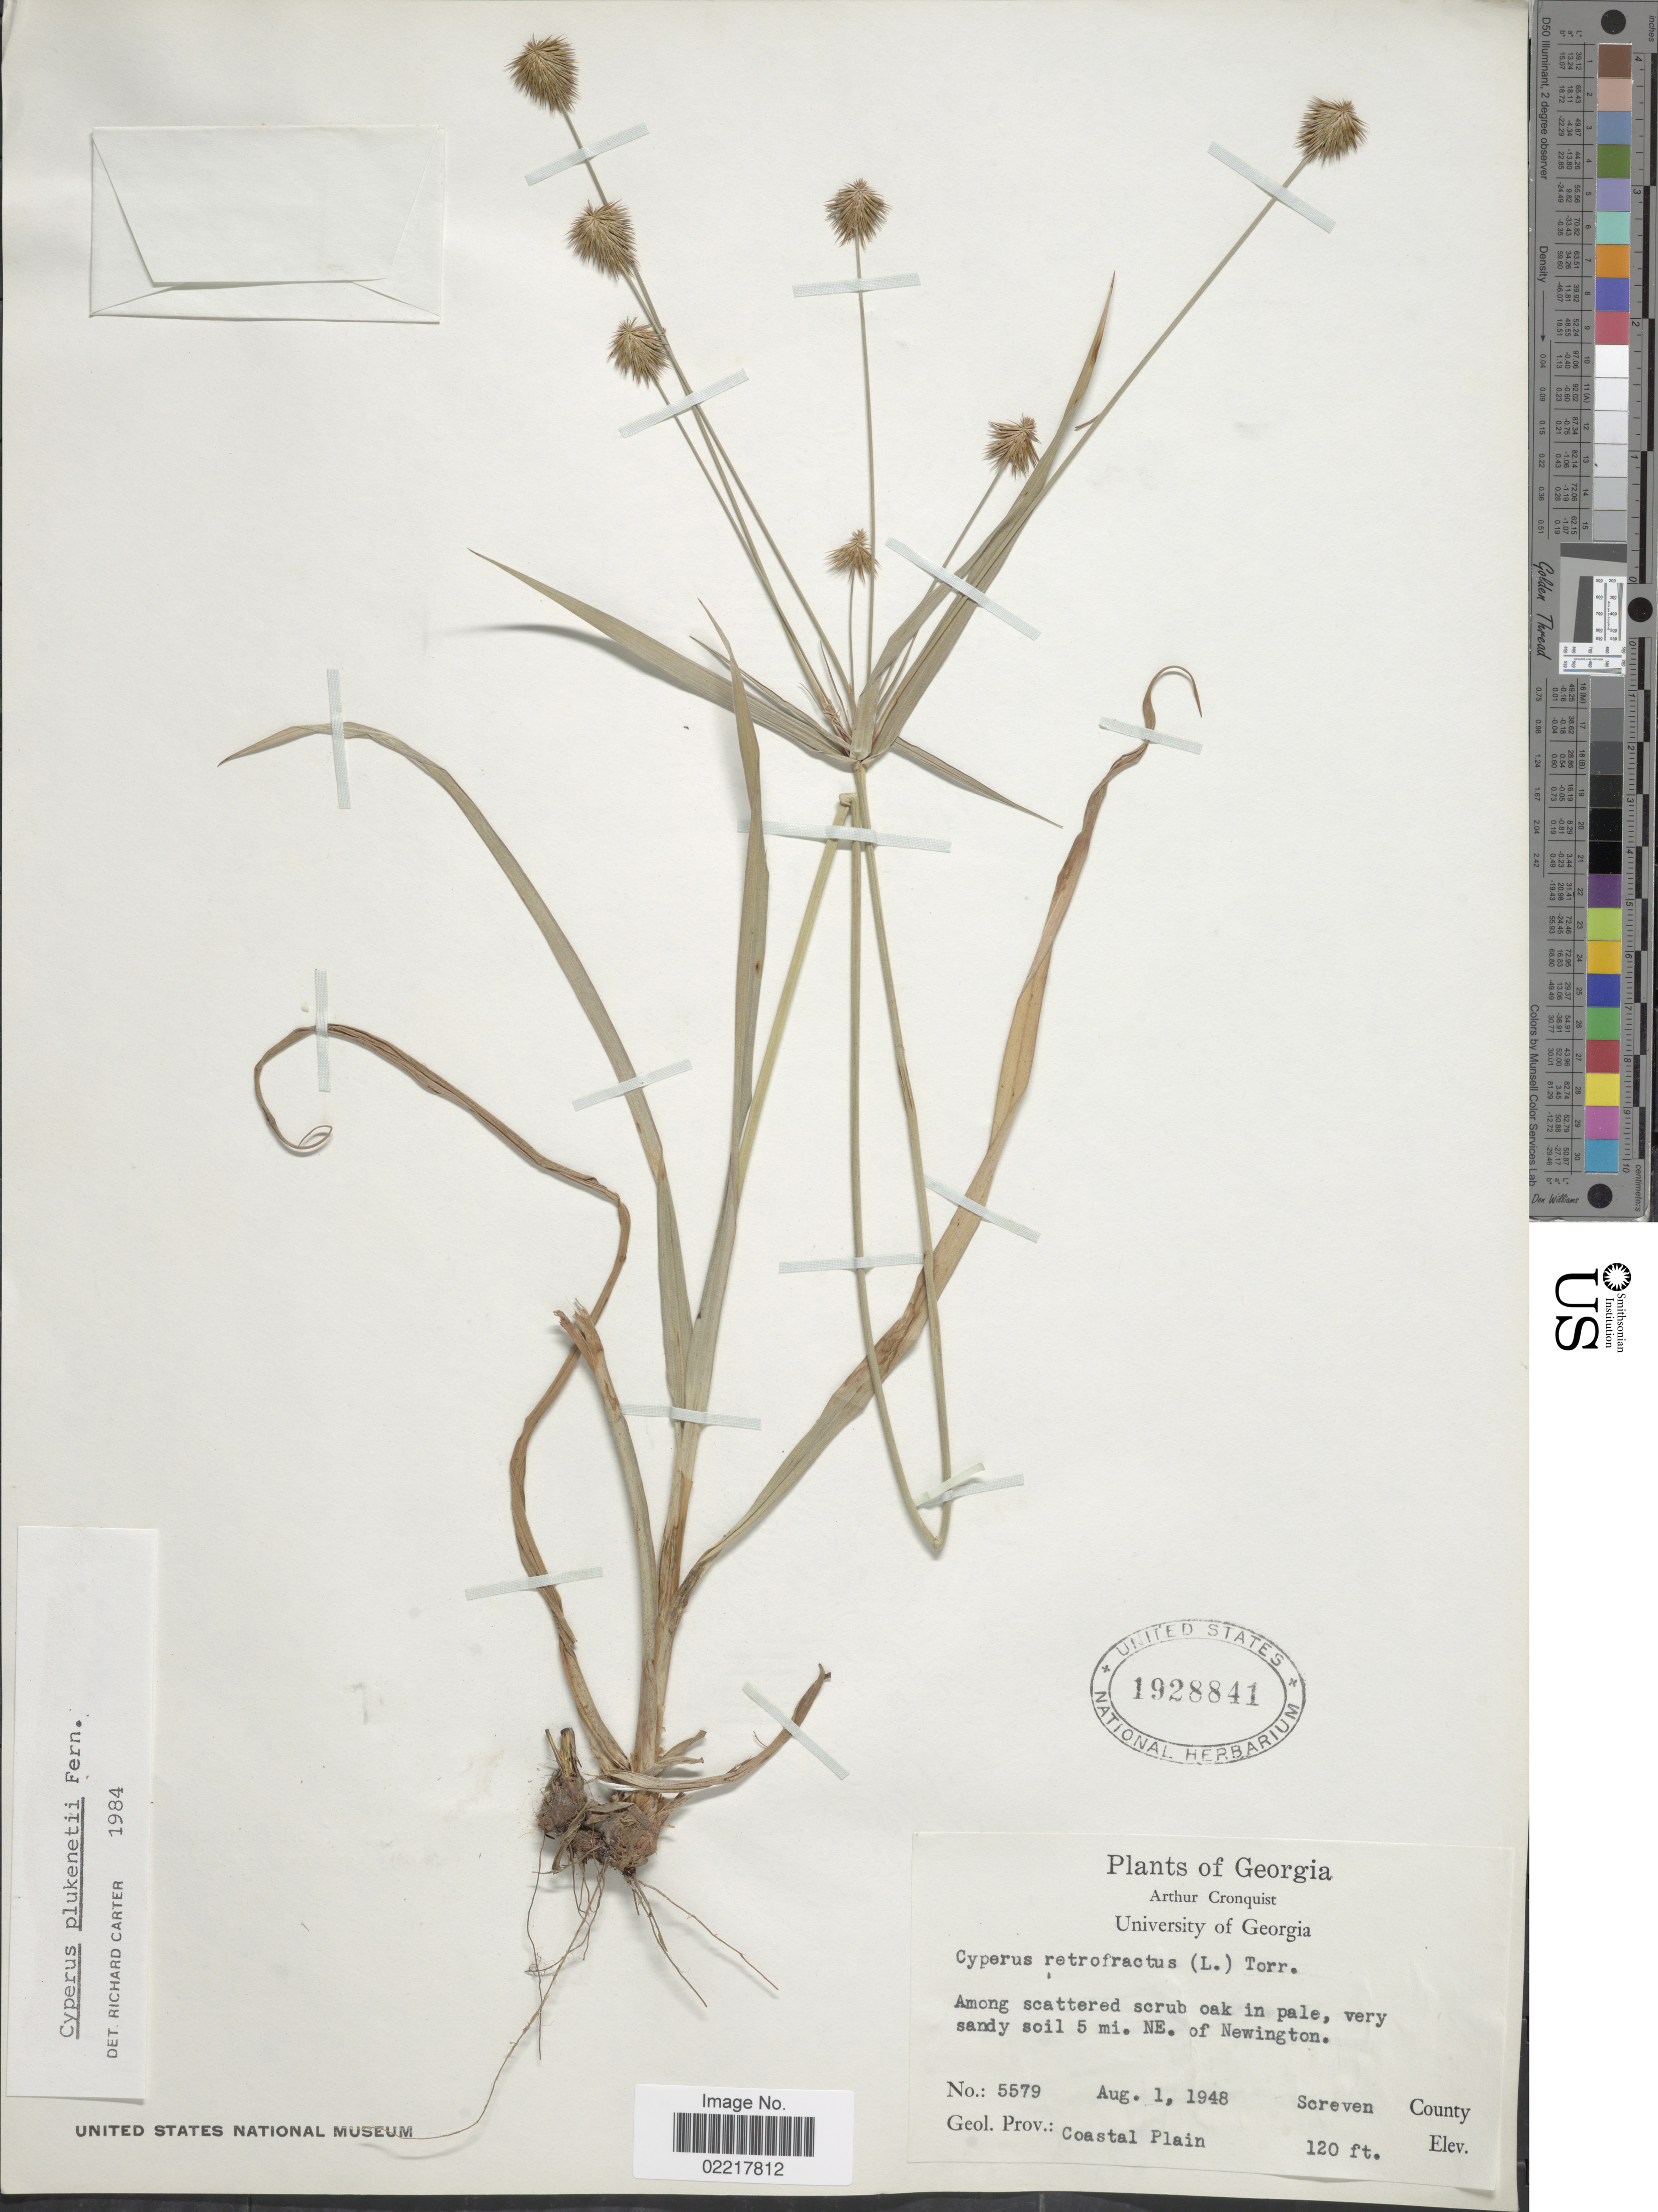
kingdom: Plantae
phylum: Tracheophyta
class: Liliopsida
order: Poales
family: Cyperaceae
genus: Cyperus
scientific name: Cyperus plukenetii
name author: Fernald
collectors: A. J. Cronquist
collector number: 5579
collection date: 1948-08-01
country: United States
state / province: Georgia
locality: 5 mi. NE. of Newington, Screven County. Geol. Prov.: Coastal Plain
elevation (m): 37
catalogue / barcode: US 1928841